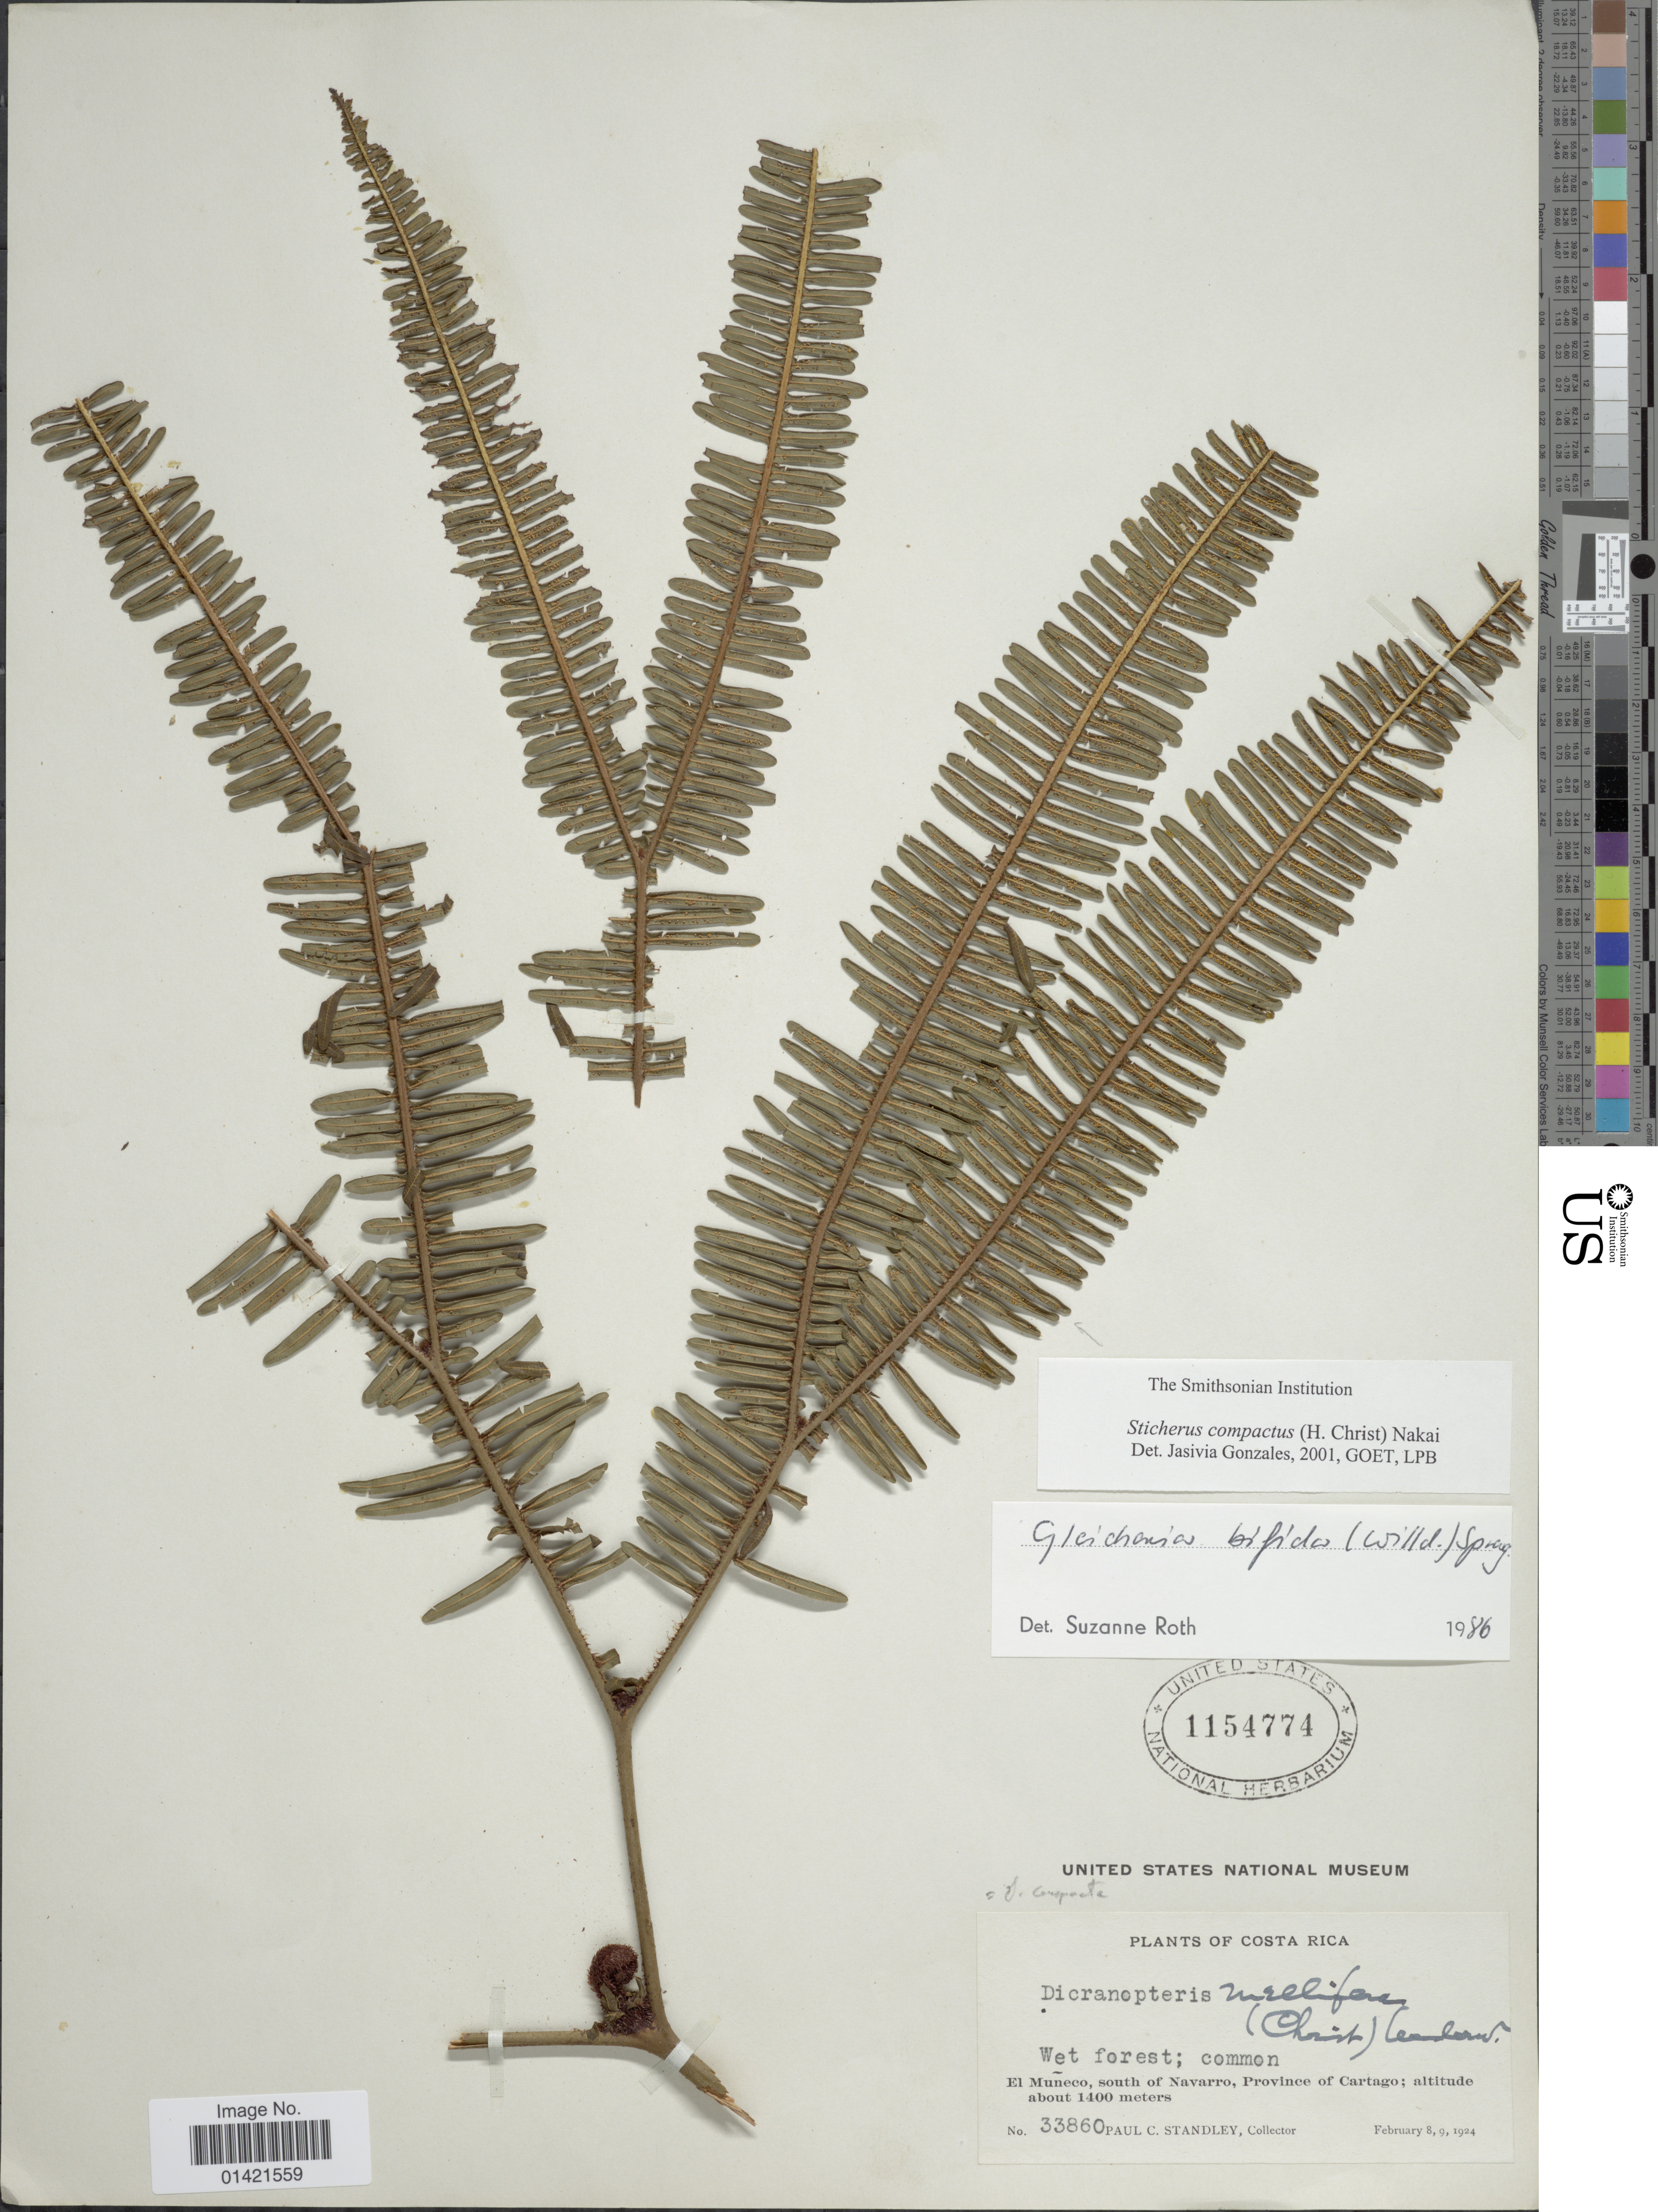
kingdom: Plantae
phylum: Tracheophyta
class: Polypodiopsida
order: Gleicheniales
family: Gleicheniaceae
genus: Sticherus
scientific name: Sticherus compactus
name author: (Christ) Nakai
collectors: P. C. Standley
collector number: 33860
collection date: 1924-02-08/1924-02-09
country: Costa Rica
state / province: Cartago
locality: El Muneco, south of navarro, Province of Cartago.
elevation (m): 1400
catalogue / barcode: US 1154774